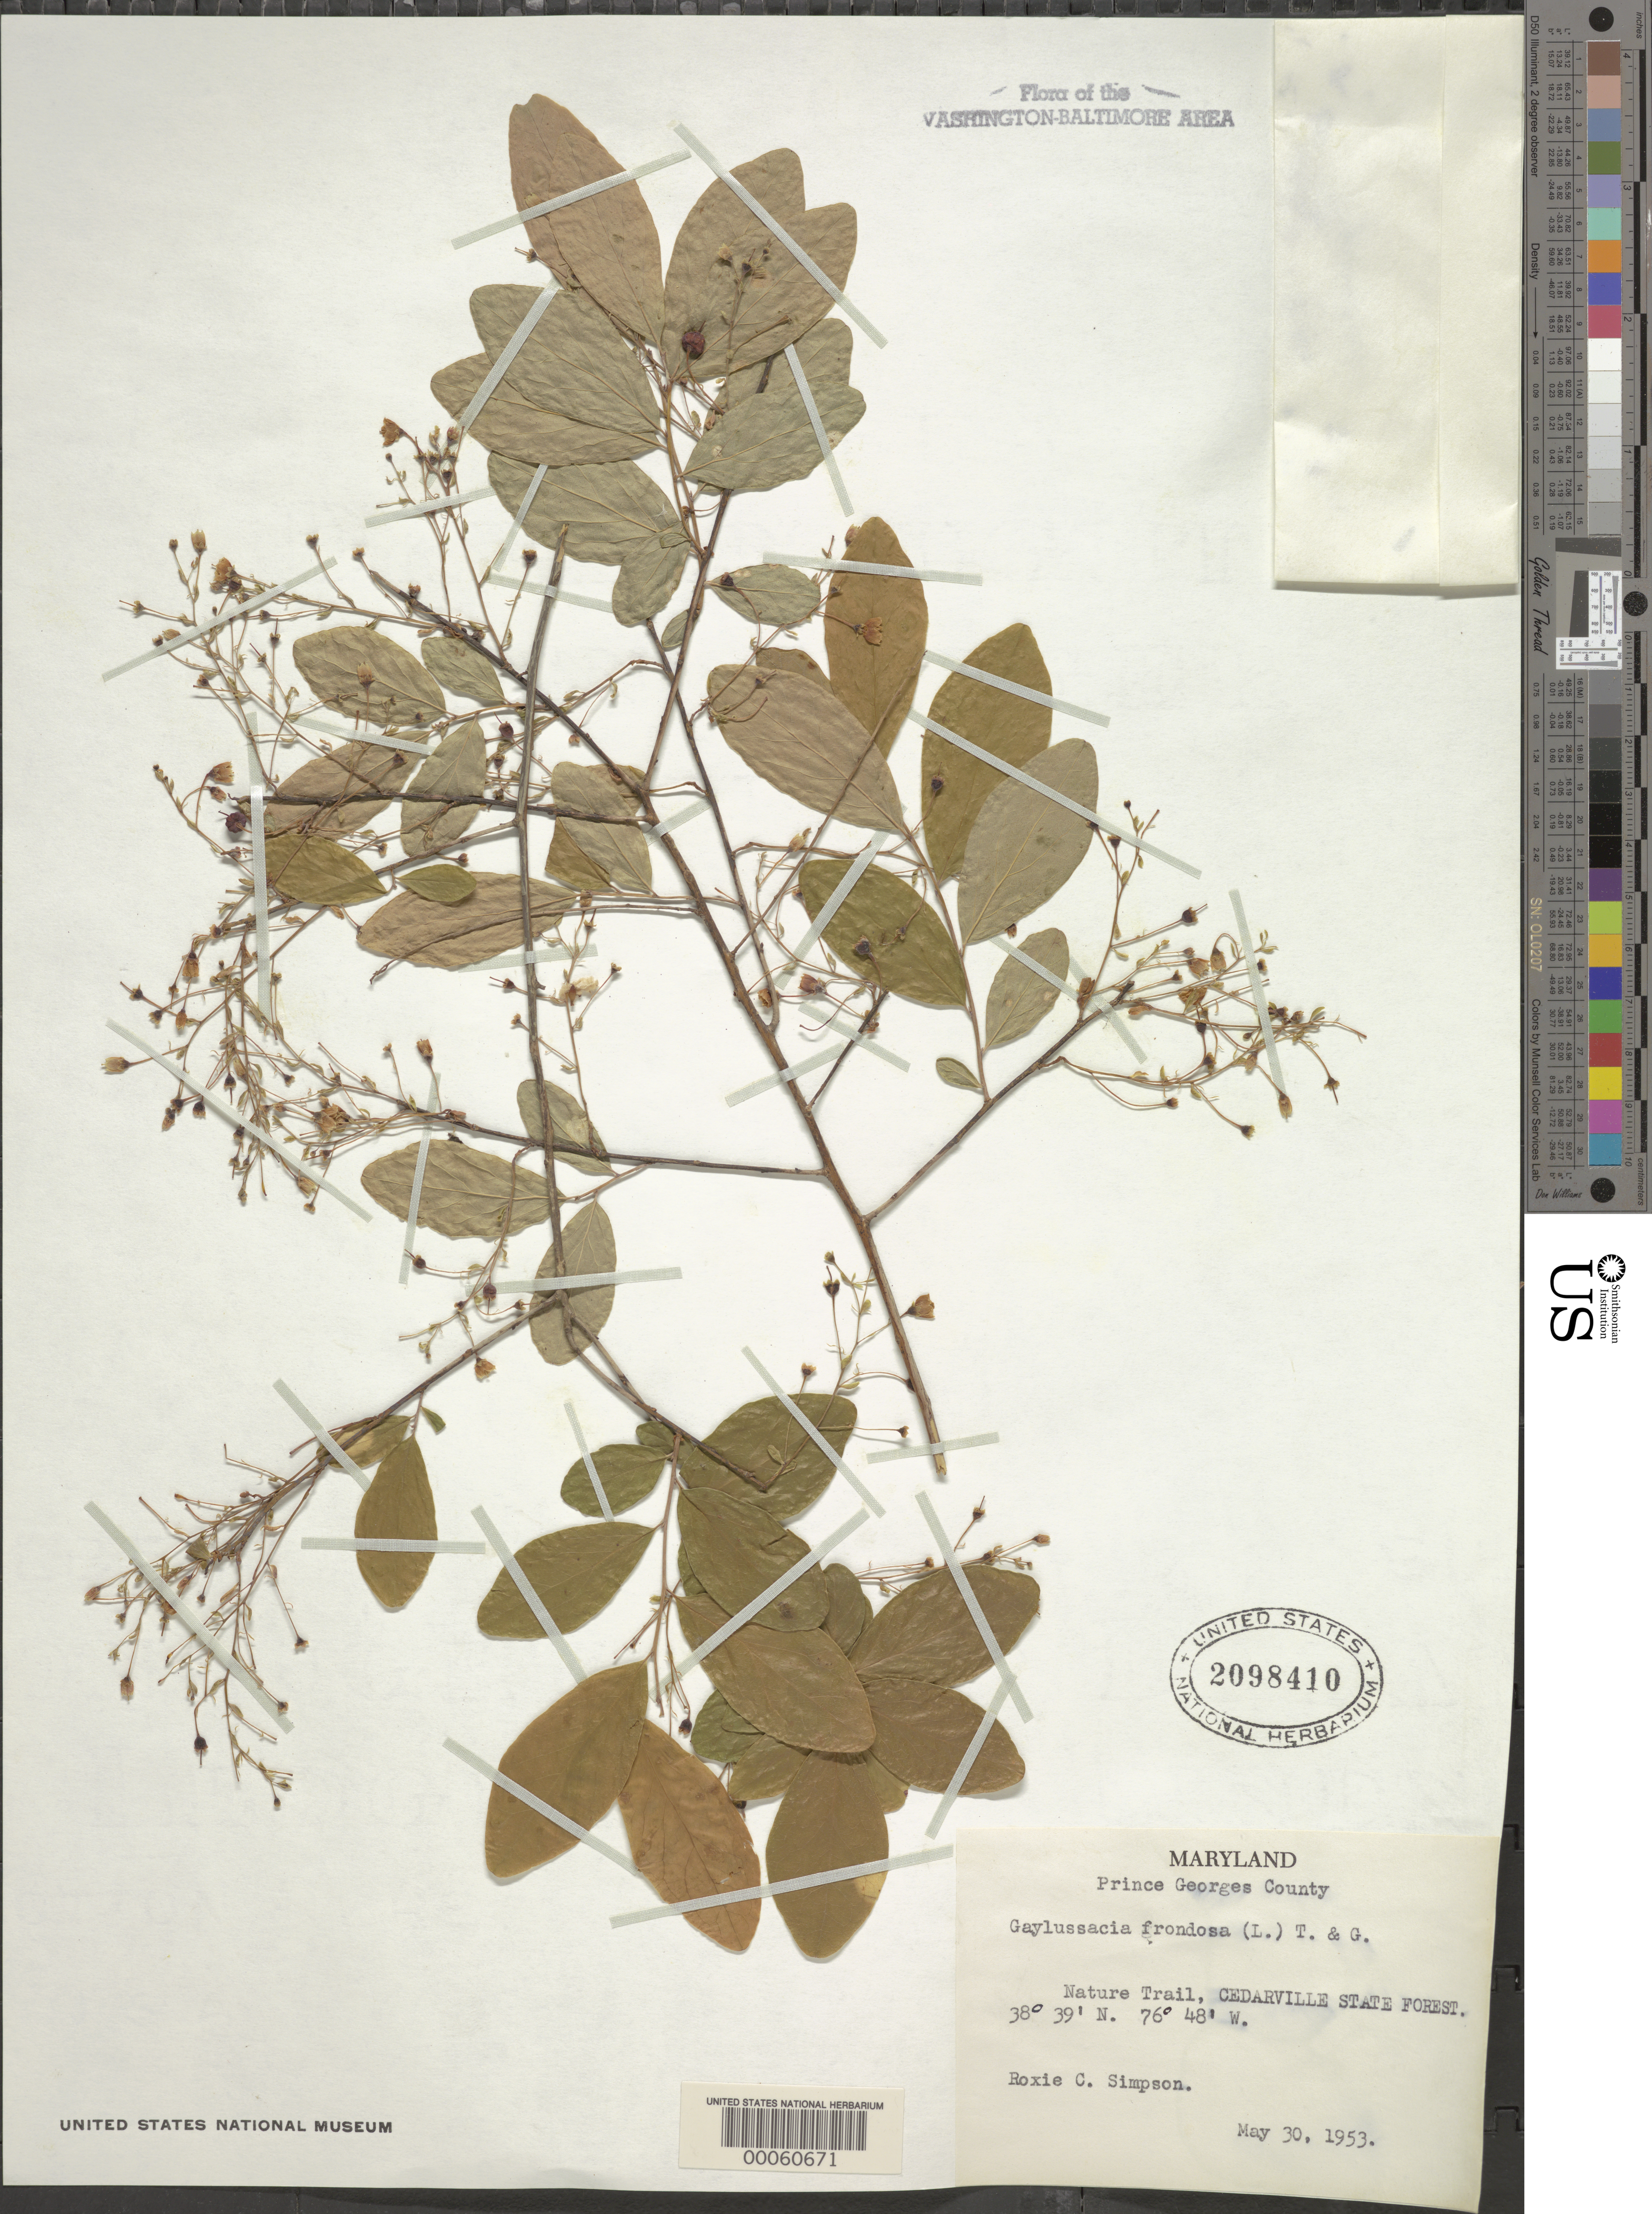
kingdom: Plantae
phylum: Tracheophyta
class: Magnoliopsida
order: Ericales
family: Ericaceae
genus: Gaylussacia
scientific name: Gaylussacia frondosa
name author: (L.) Torr. & A. Gray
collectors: R. Simpson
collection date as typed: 30 May 1953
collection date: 1953-05-30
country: United States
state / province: Maryland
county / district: Prince George's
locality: Cedarville State Forest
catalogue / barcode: US 2098410